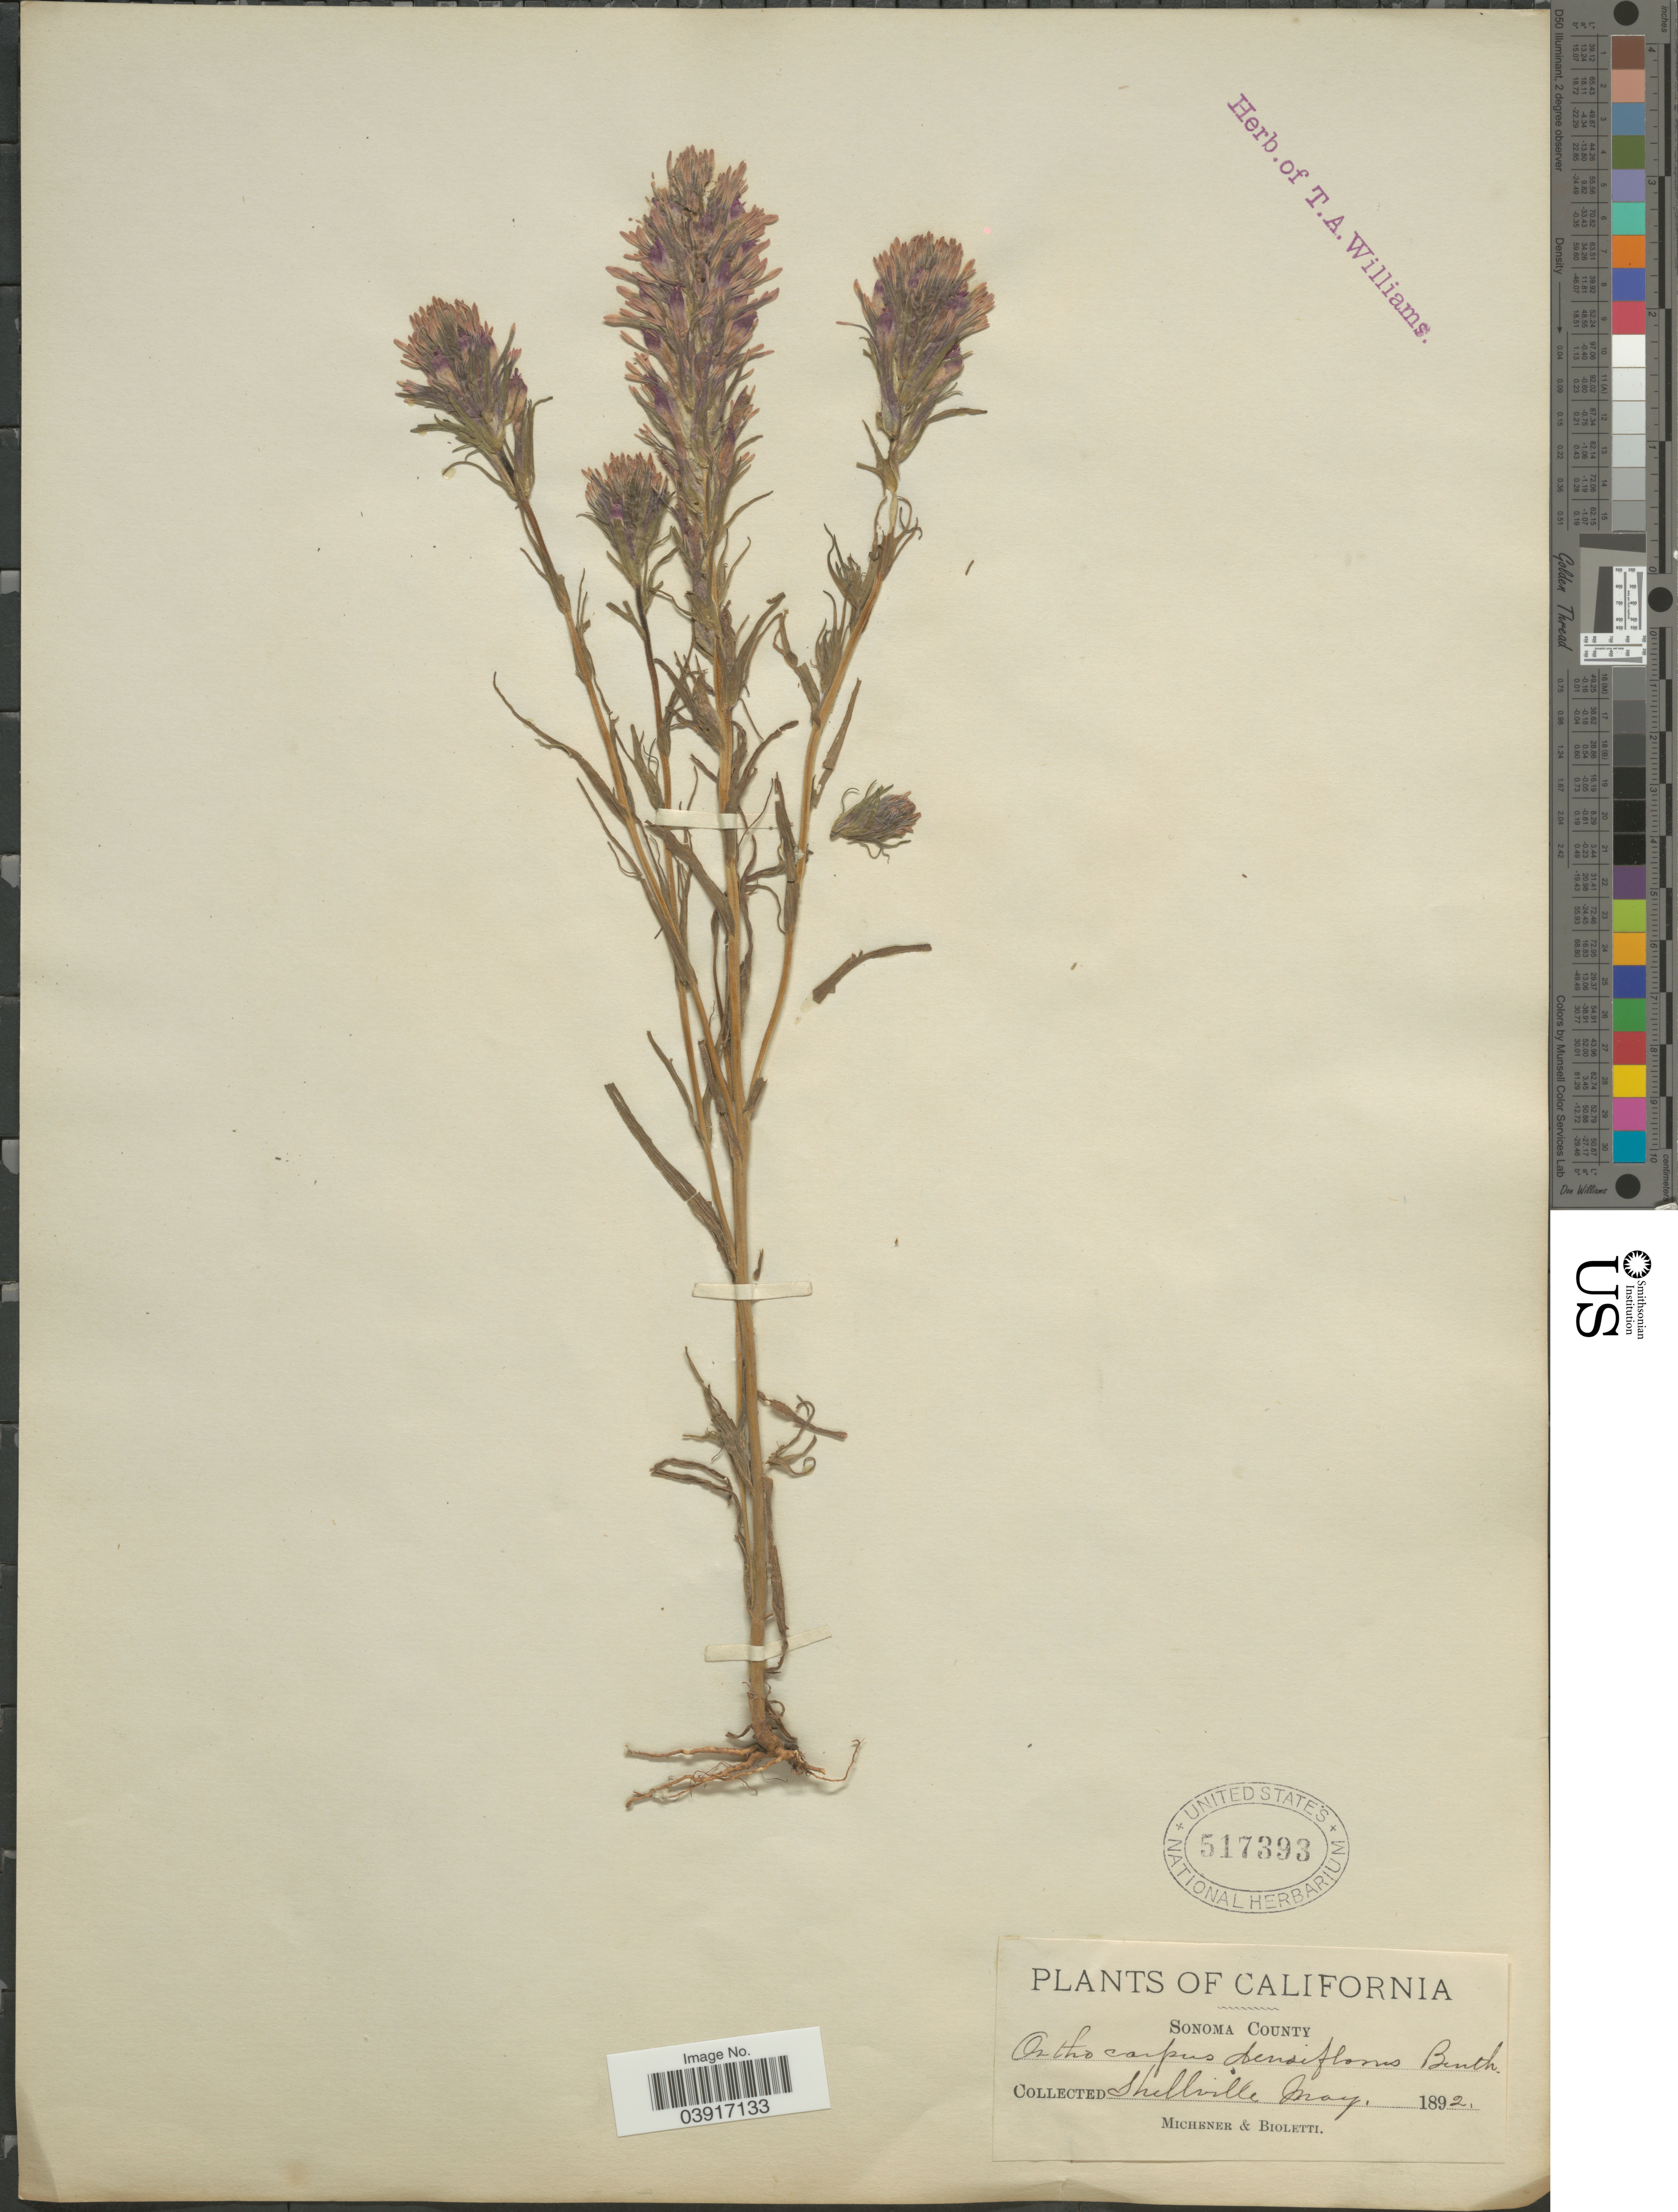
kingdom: Plantae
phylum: Tracheophyta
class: Magnoliopsida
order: Lamiales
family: Orobanchaceae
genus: Orthocarpus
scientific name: Orthocarpus densiflorus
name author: Benth.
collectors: -. Michener & -- Bioletti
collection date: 1892-05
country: United States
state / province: California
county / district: Sonoma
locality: Sonoma County. Shellville.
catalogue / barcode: US 517393